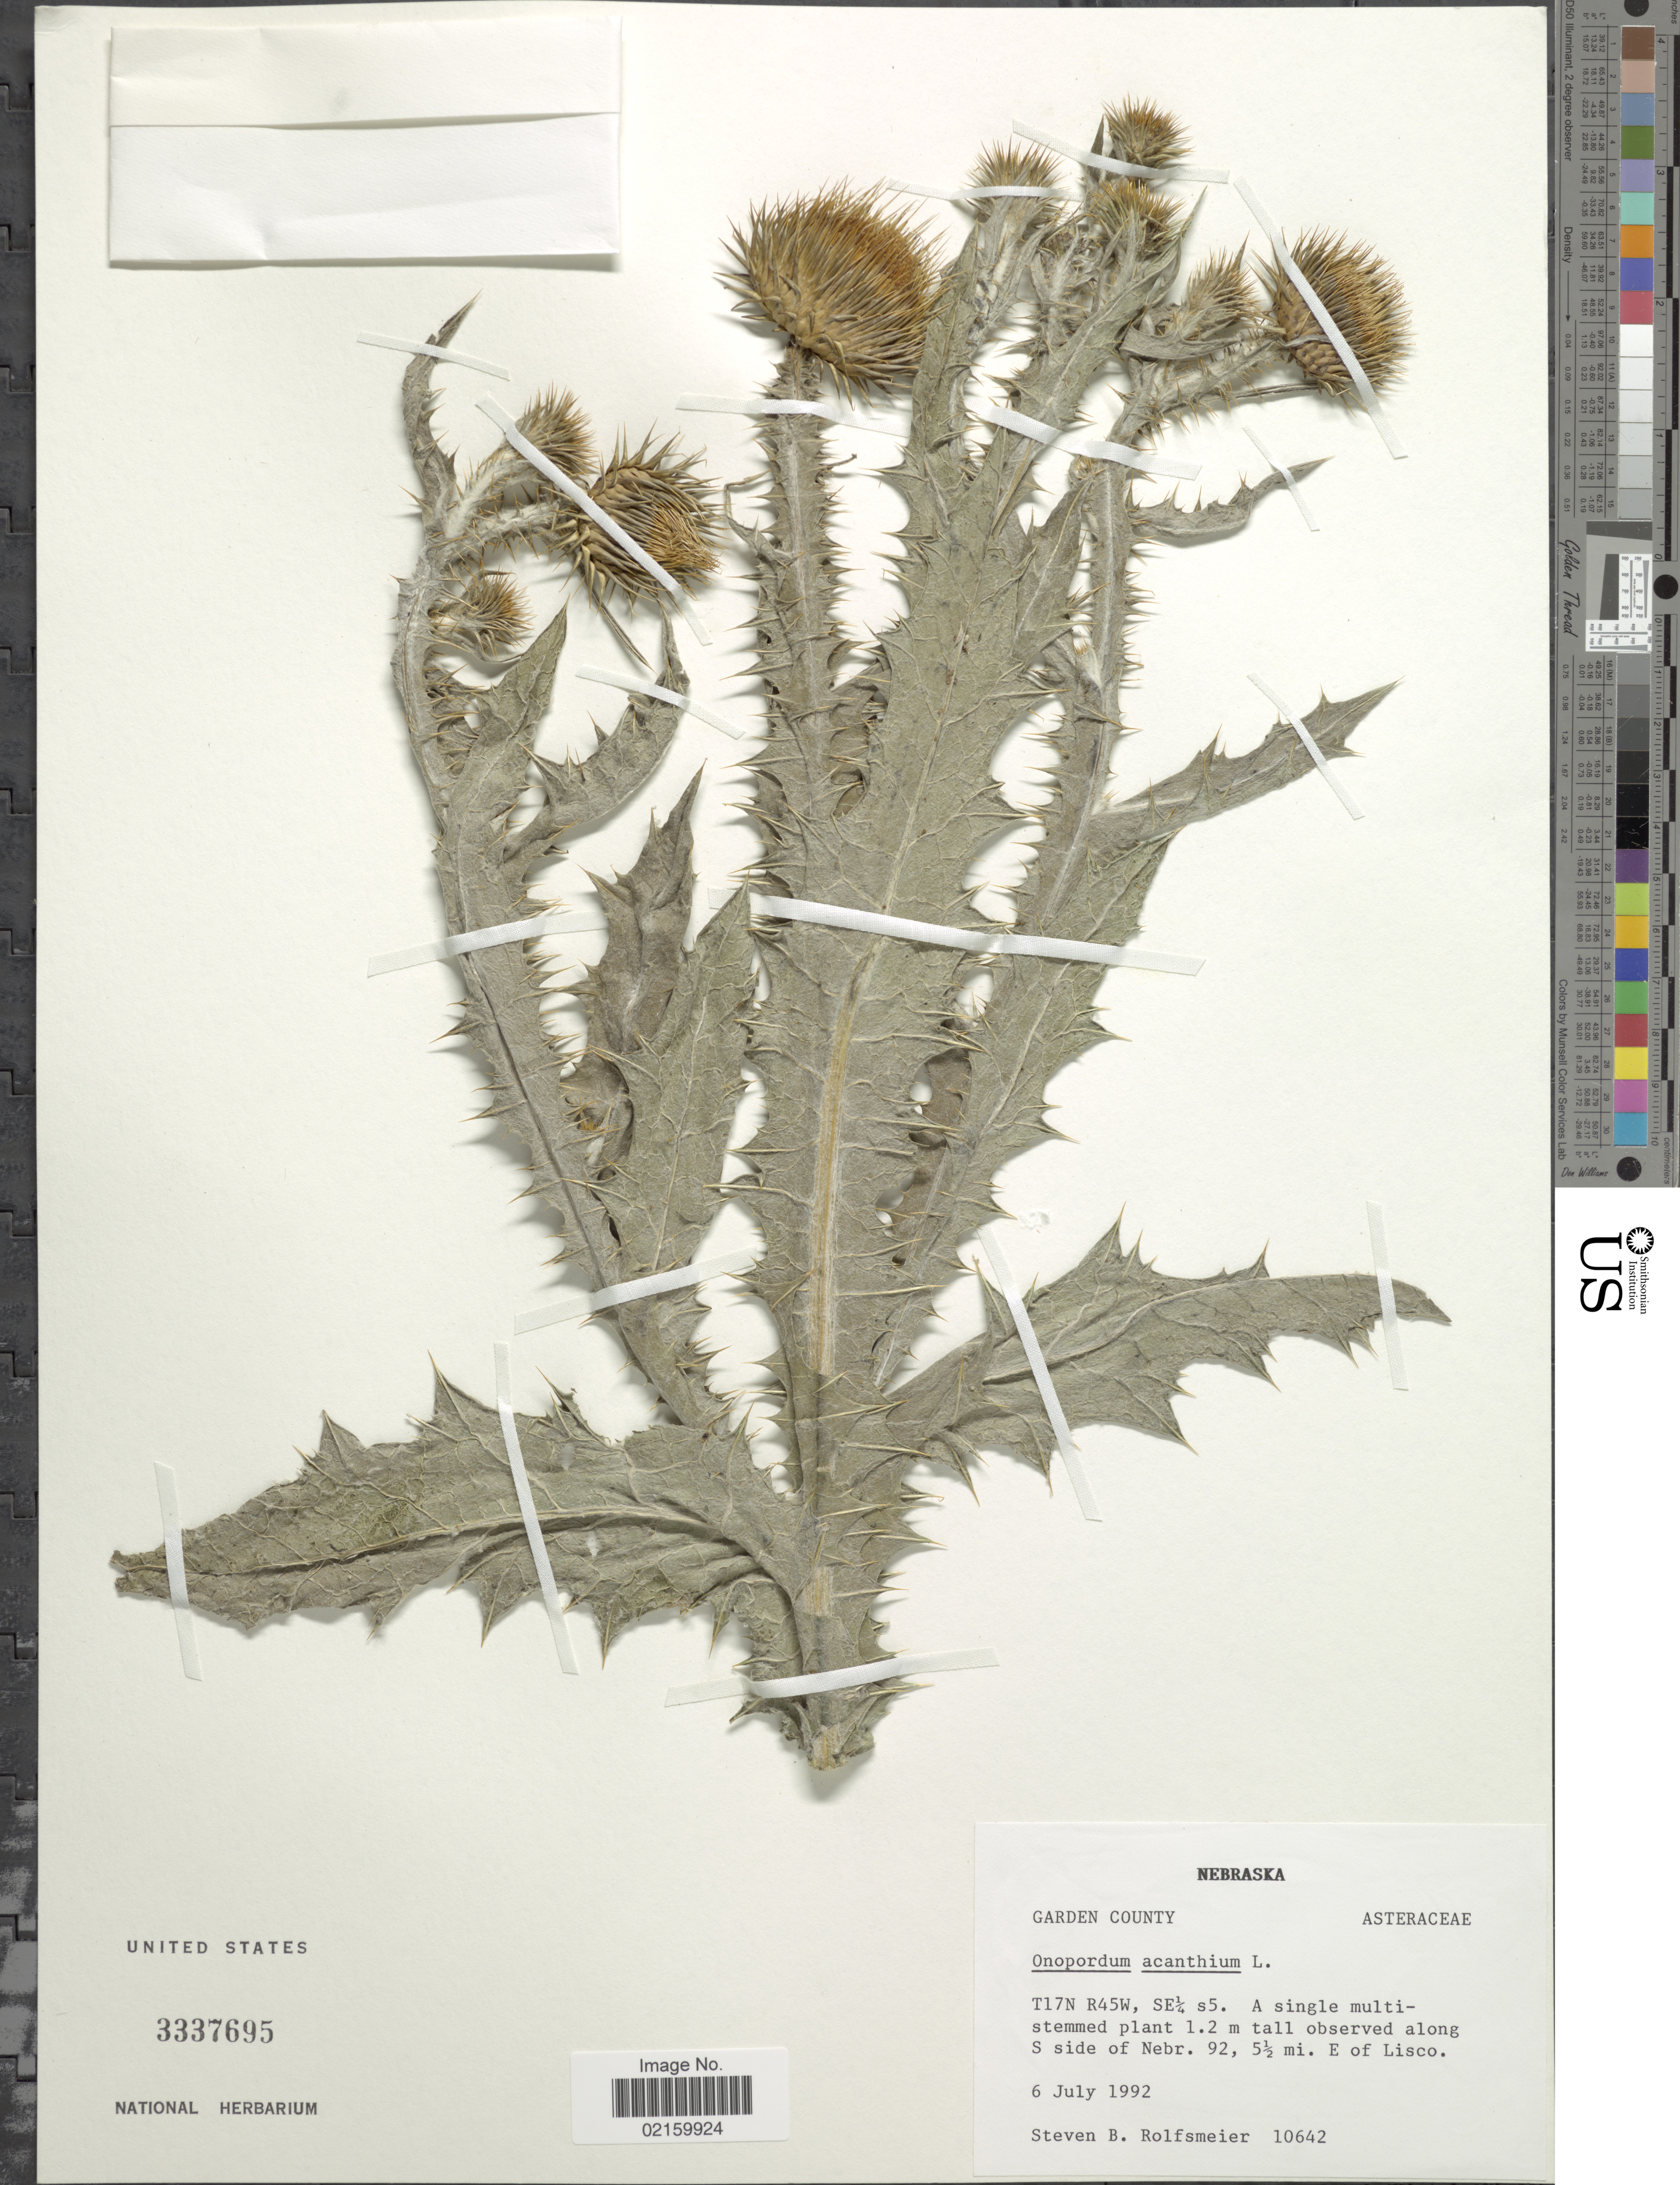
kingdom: Plantae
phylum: Tracheophyta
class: Magnoliopsida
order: Asterales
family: Asteraceae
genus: Onopordum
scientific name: Onopordum acanthium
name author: L.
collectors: S. Rolfsmeier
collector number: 10642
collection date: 1992-07-06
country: United States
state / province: Nebraska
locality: Nebraska T17N R45W, SE1/4 s5 . S side of Nebr. 92, 5.5 mi. E of Lisco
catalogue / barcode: US 3337695